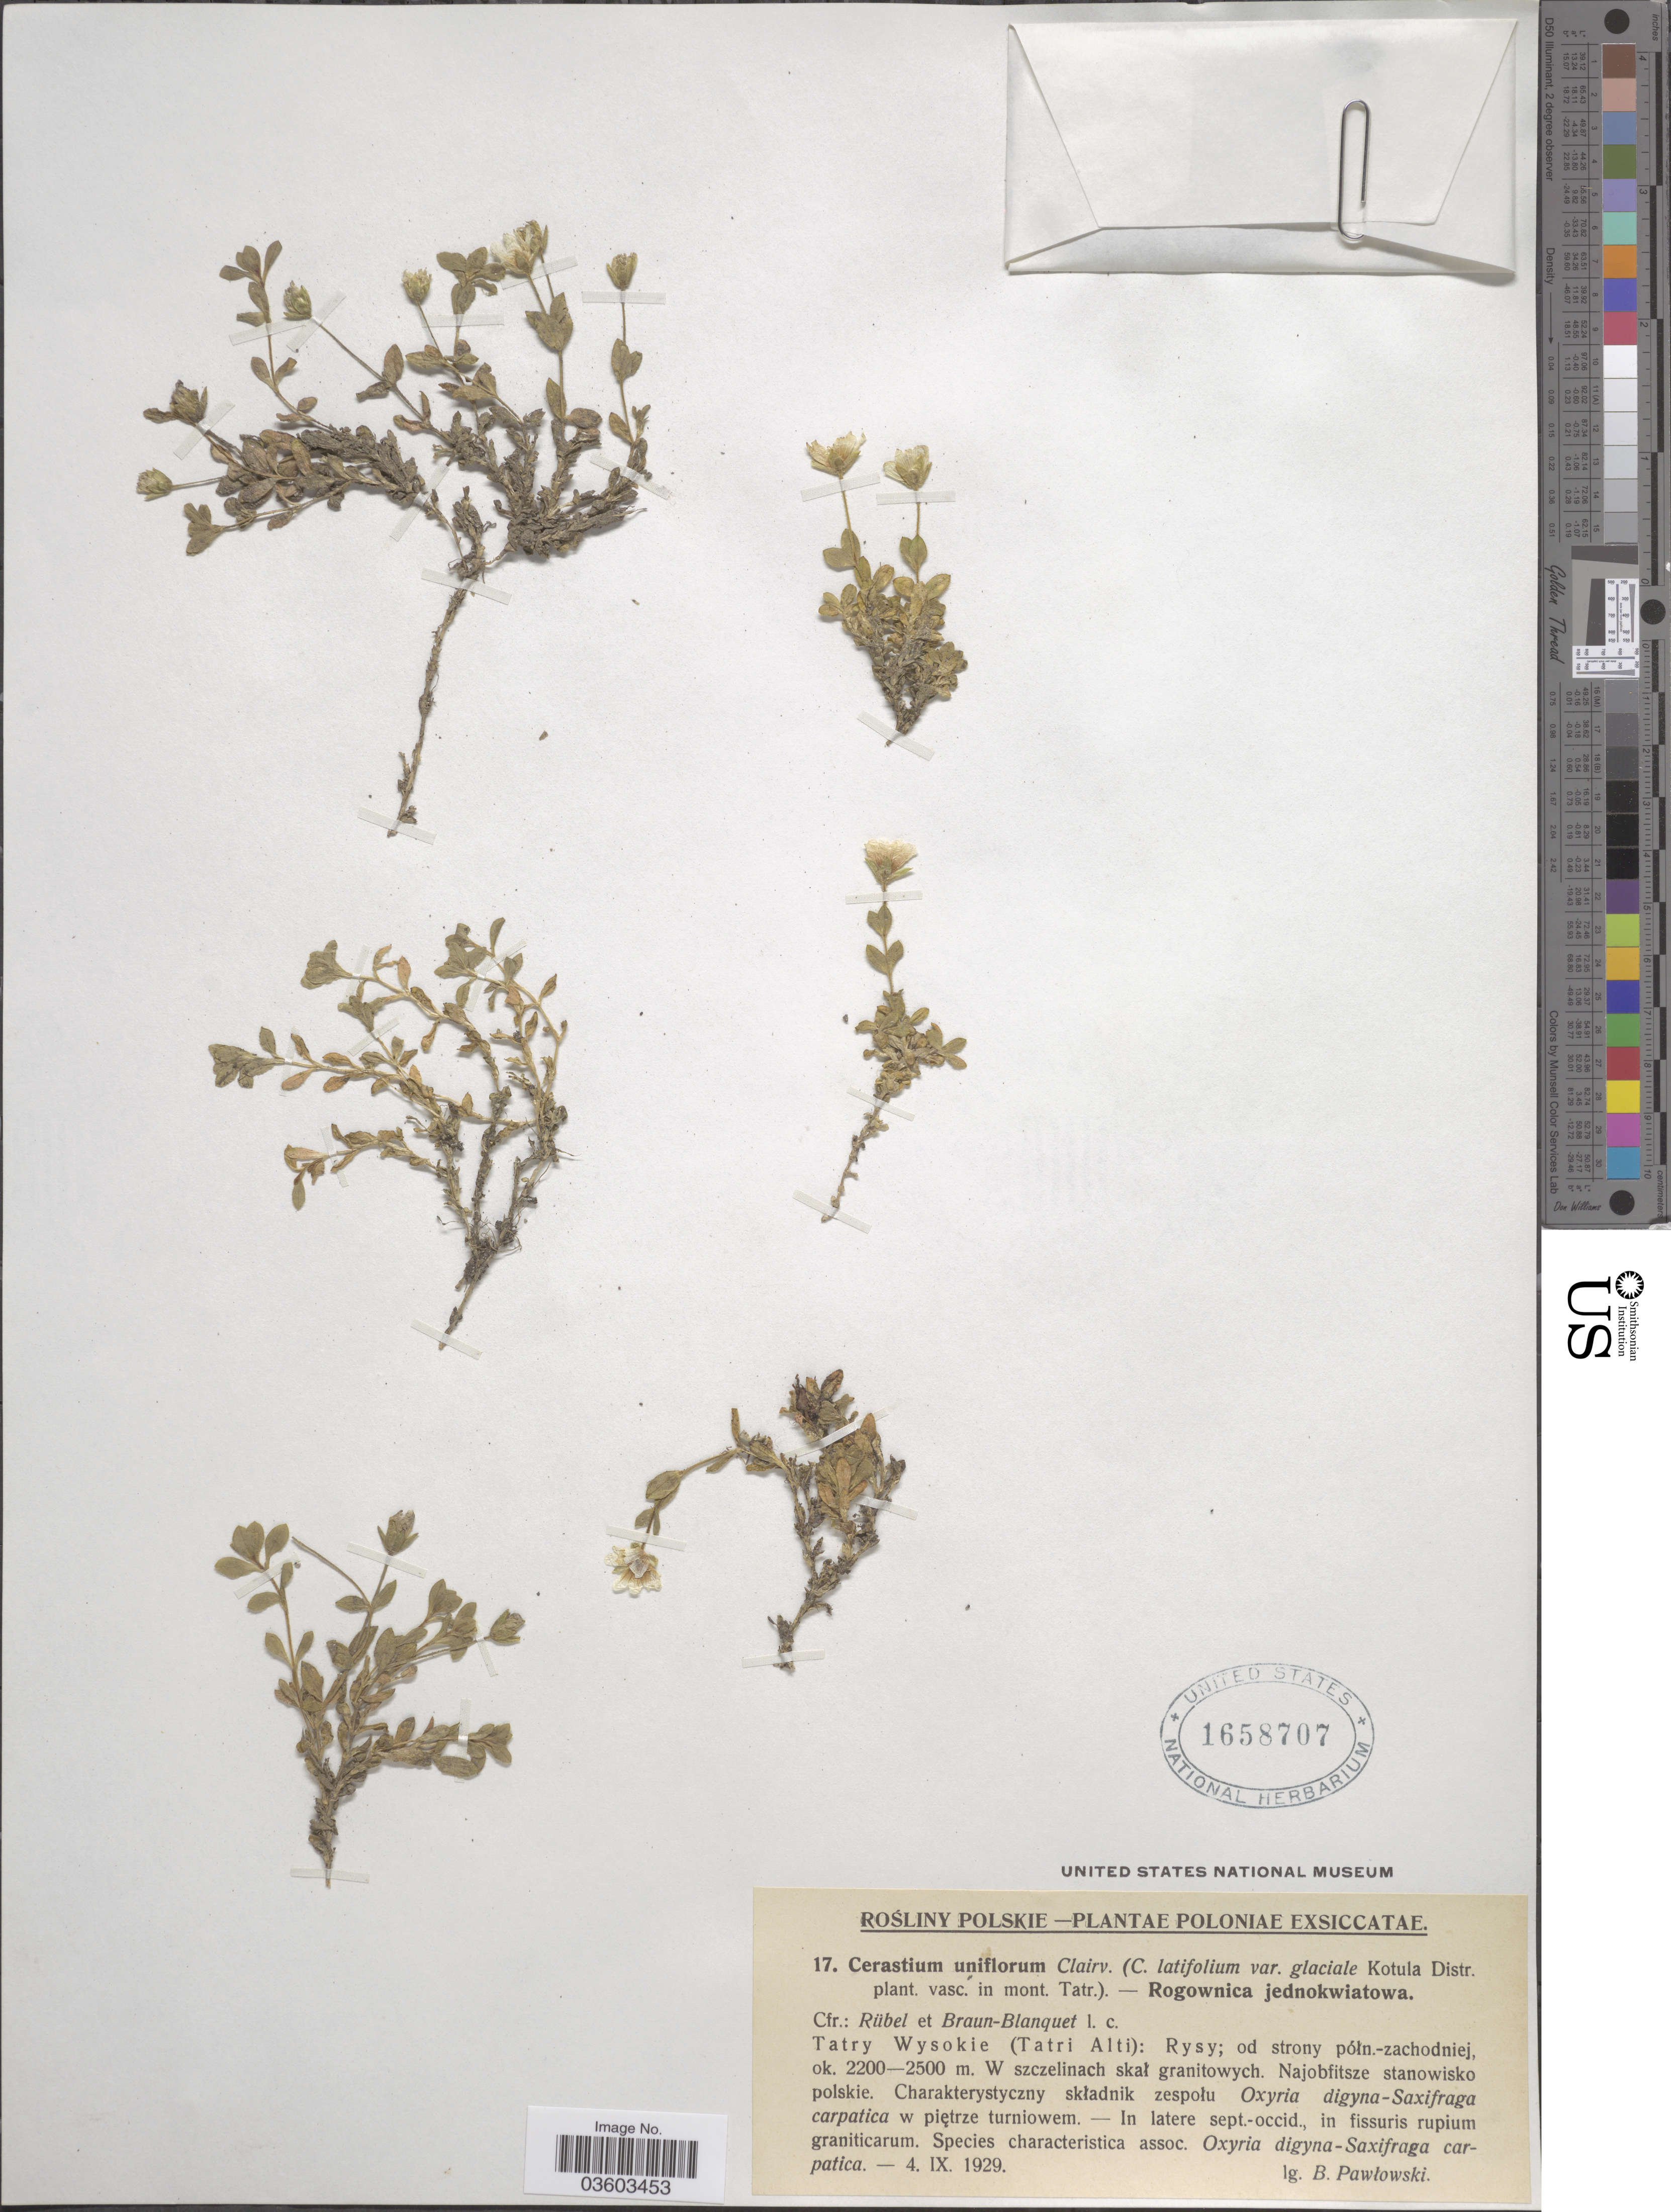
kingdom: Plantae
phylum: Tracheophyta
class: Magnoliopsida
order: Caryophyllales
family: Caryophyllaceae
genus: Cerastium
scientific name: Cerastium uniflorum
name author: Clairv.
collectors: B. Pawlowski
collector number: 17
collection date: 1929-09-04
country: Poland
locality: Poloniæ. Tatry Wysokie (Tatri Alti): Rysy.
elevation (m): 2200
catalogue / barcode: US 1658707